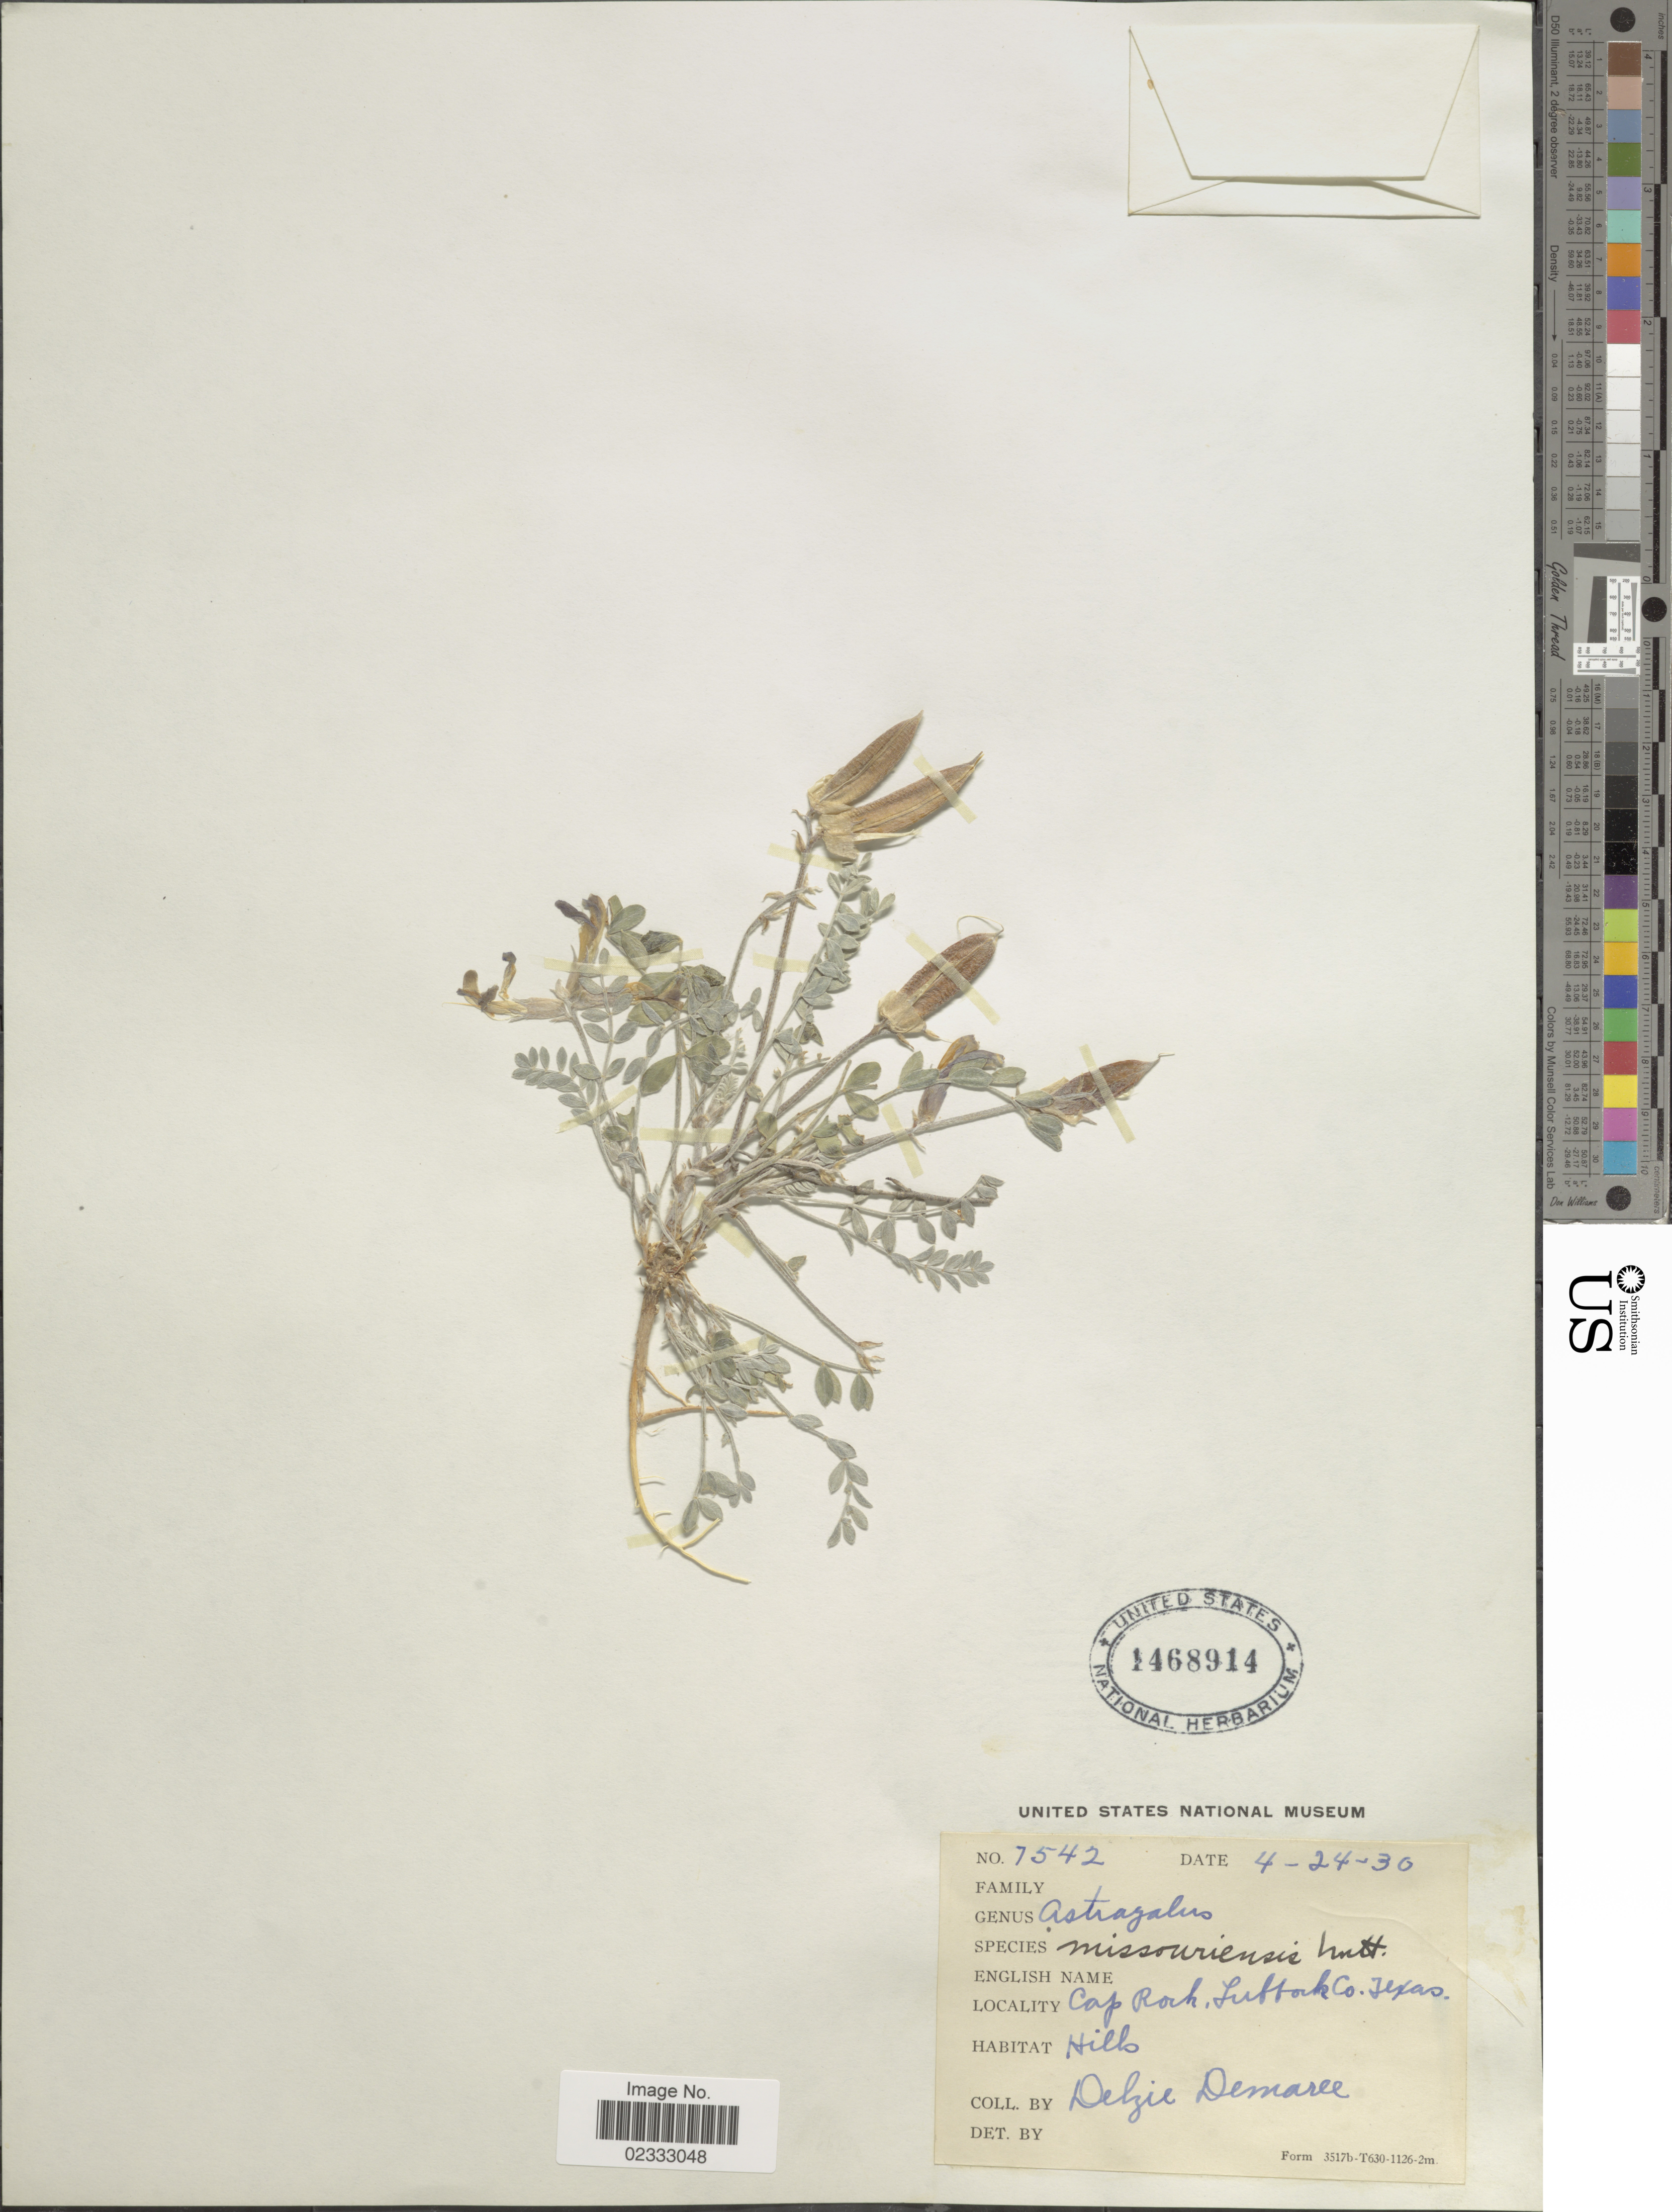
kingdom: Plantae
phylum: Tracheophyta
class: Magnoliopsida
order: Fabales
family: Fabaceae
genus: Astragalus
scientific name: Astragalus missouriensis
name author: Nutt.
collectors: D. Demaree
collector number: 7542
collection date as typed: Transcribed d/m/y: 24/4/30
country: United States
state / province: Texas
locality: Cap Roch, Lubbock Co.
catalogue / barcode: US 1468914